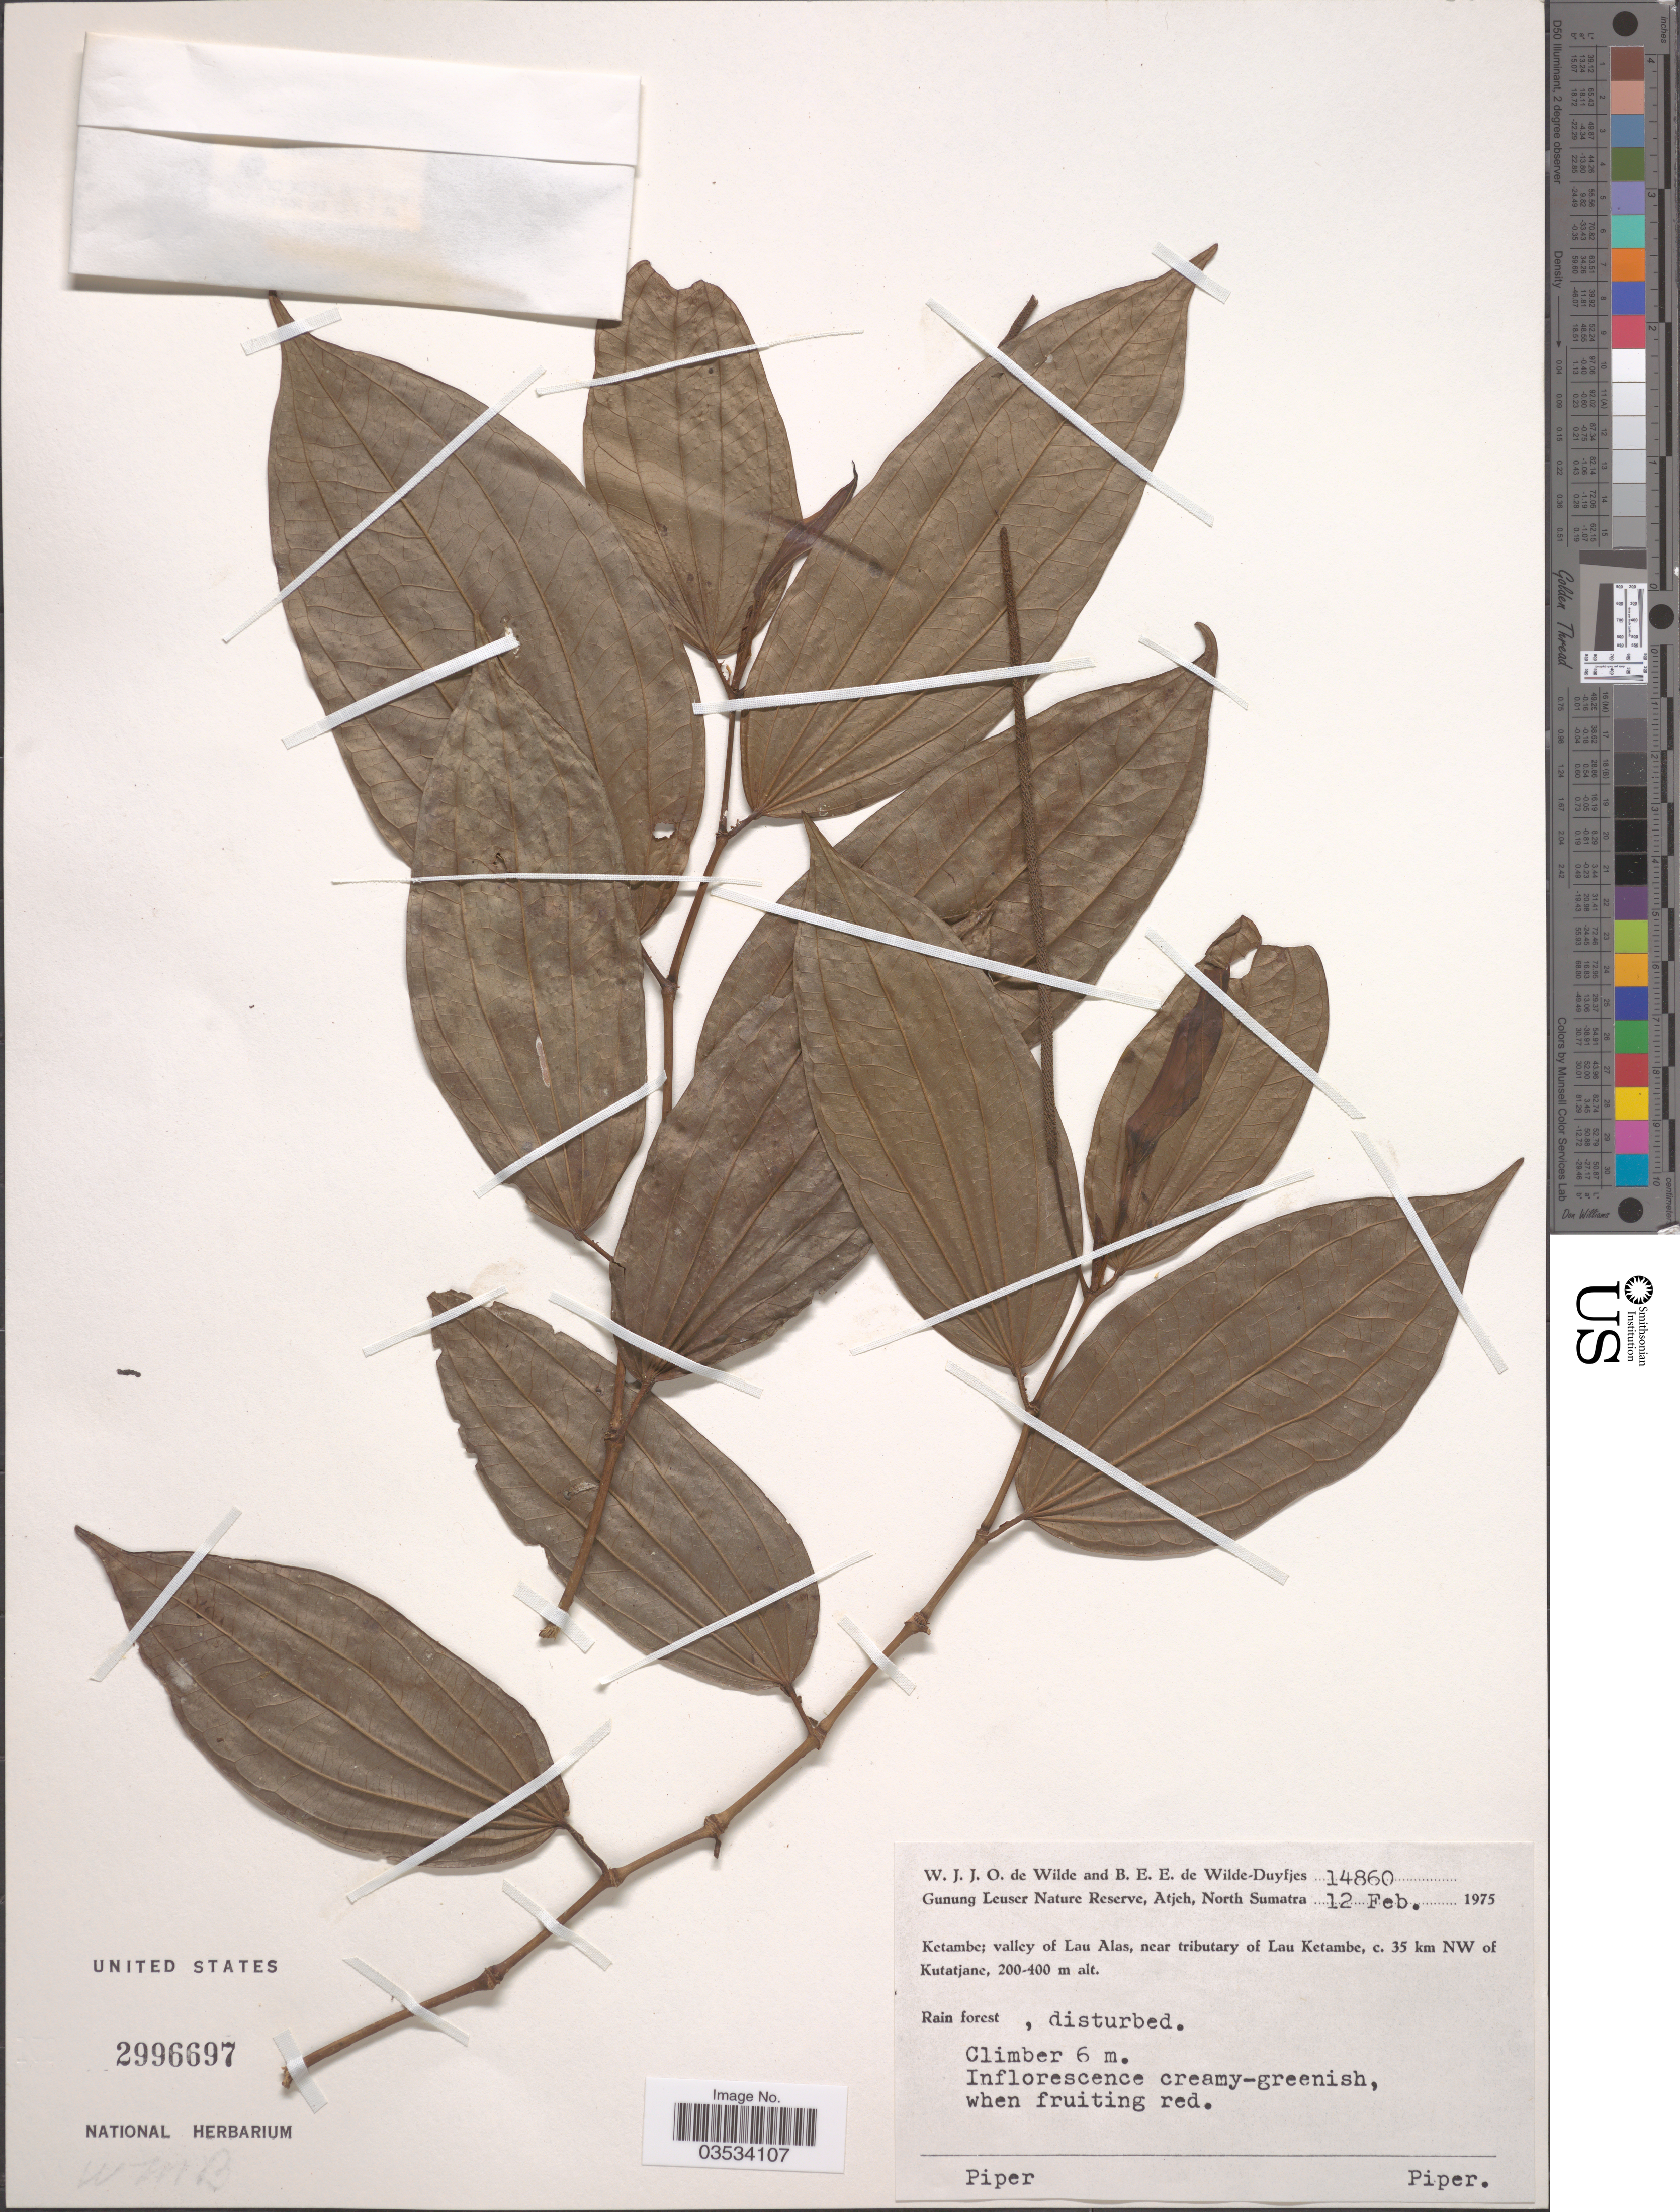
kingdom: Plantae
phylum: Tracheophyta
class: Magnoliopsida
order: Piperales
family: Piperaceae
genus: Piper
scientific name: Piper sp.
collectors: W. J. de Wilde & B. E. de Wilde-Duyfjes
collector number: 14860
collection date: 1975-02-12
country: Indonesia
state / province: Sumatra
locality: Gunung Leuser Nature Reserve, Atjeh, North Sumatra. Ketambe; valley of Lau Alas, near tributary of Lau Ketambe, c. 35 km NW of Kutatjane.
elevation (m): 200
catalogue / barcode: US 2996697